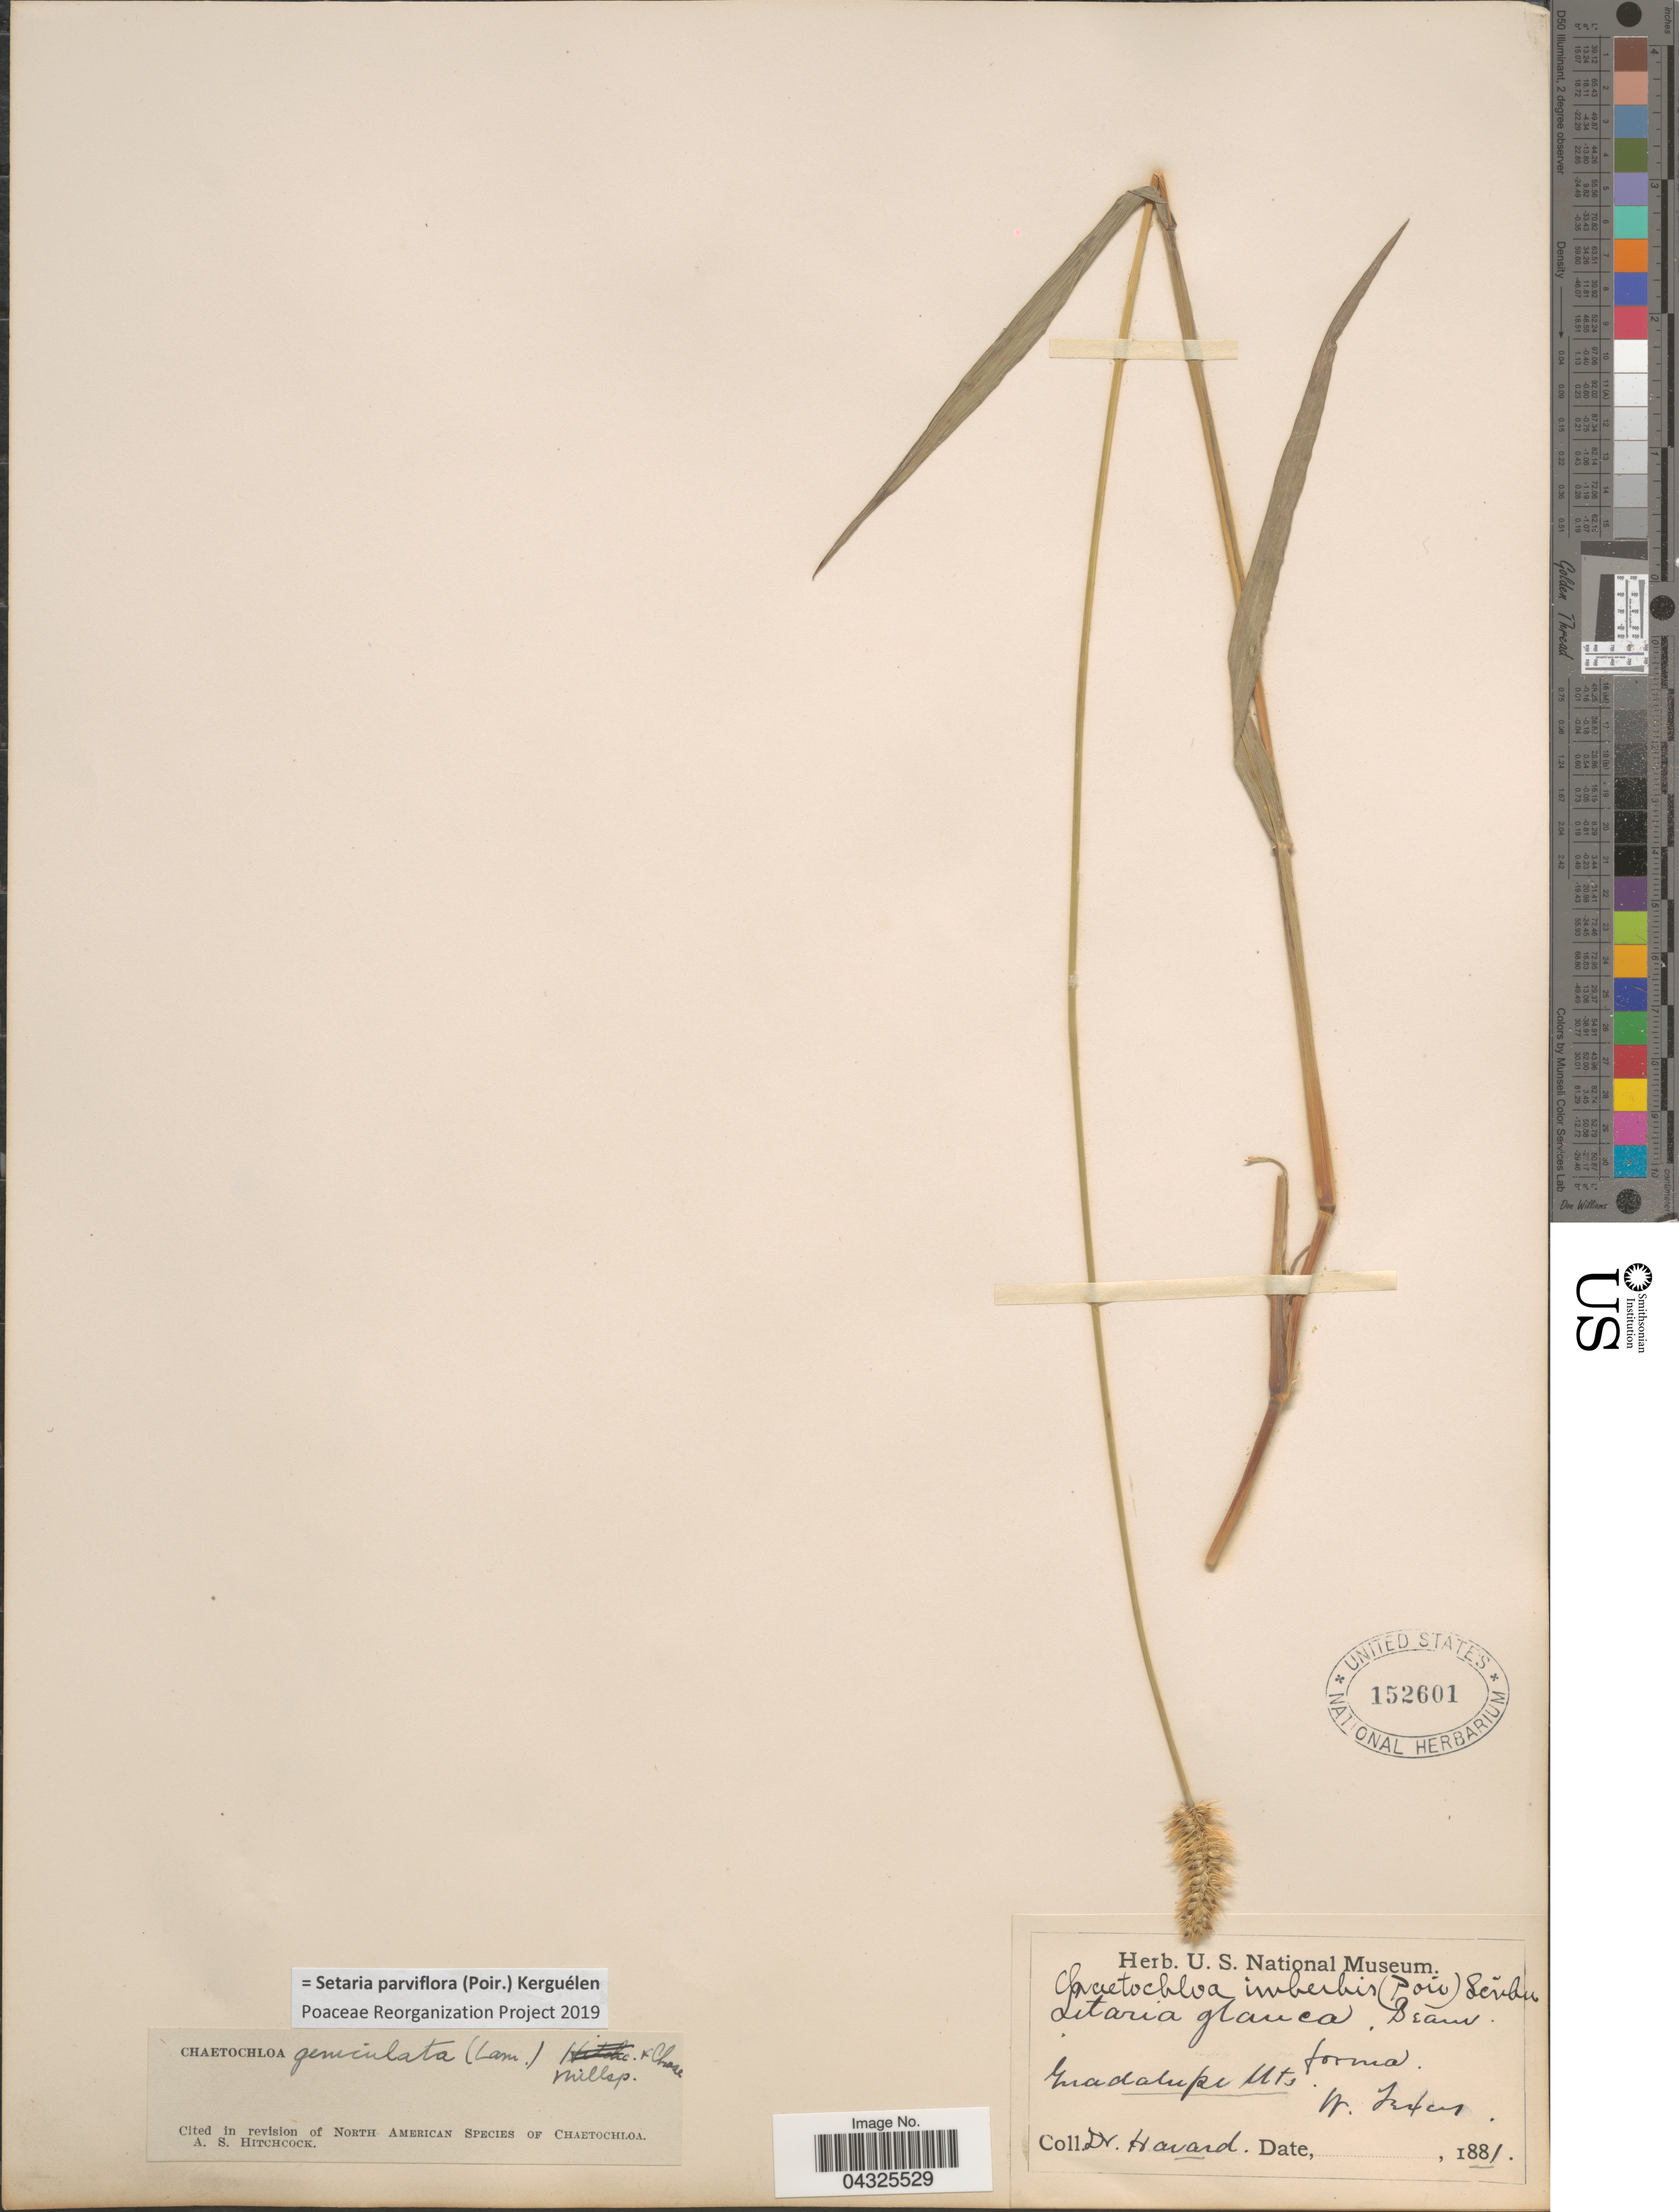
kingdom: Plantae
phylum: Tracheophyta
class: Liliopsida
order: Poales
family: Poaceae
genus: Setaria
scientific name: Setaria parviflora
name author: (Poir.) Kerguélen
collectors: Havard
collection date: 1881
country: United States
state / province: Texas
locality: Guadalupe Mts. W. Texas.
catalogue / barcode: US 152601